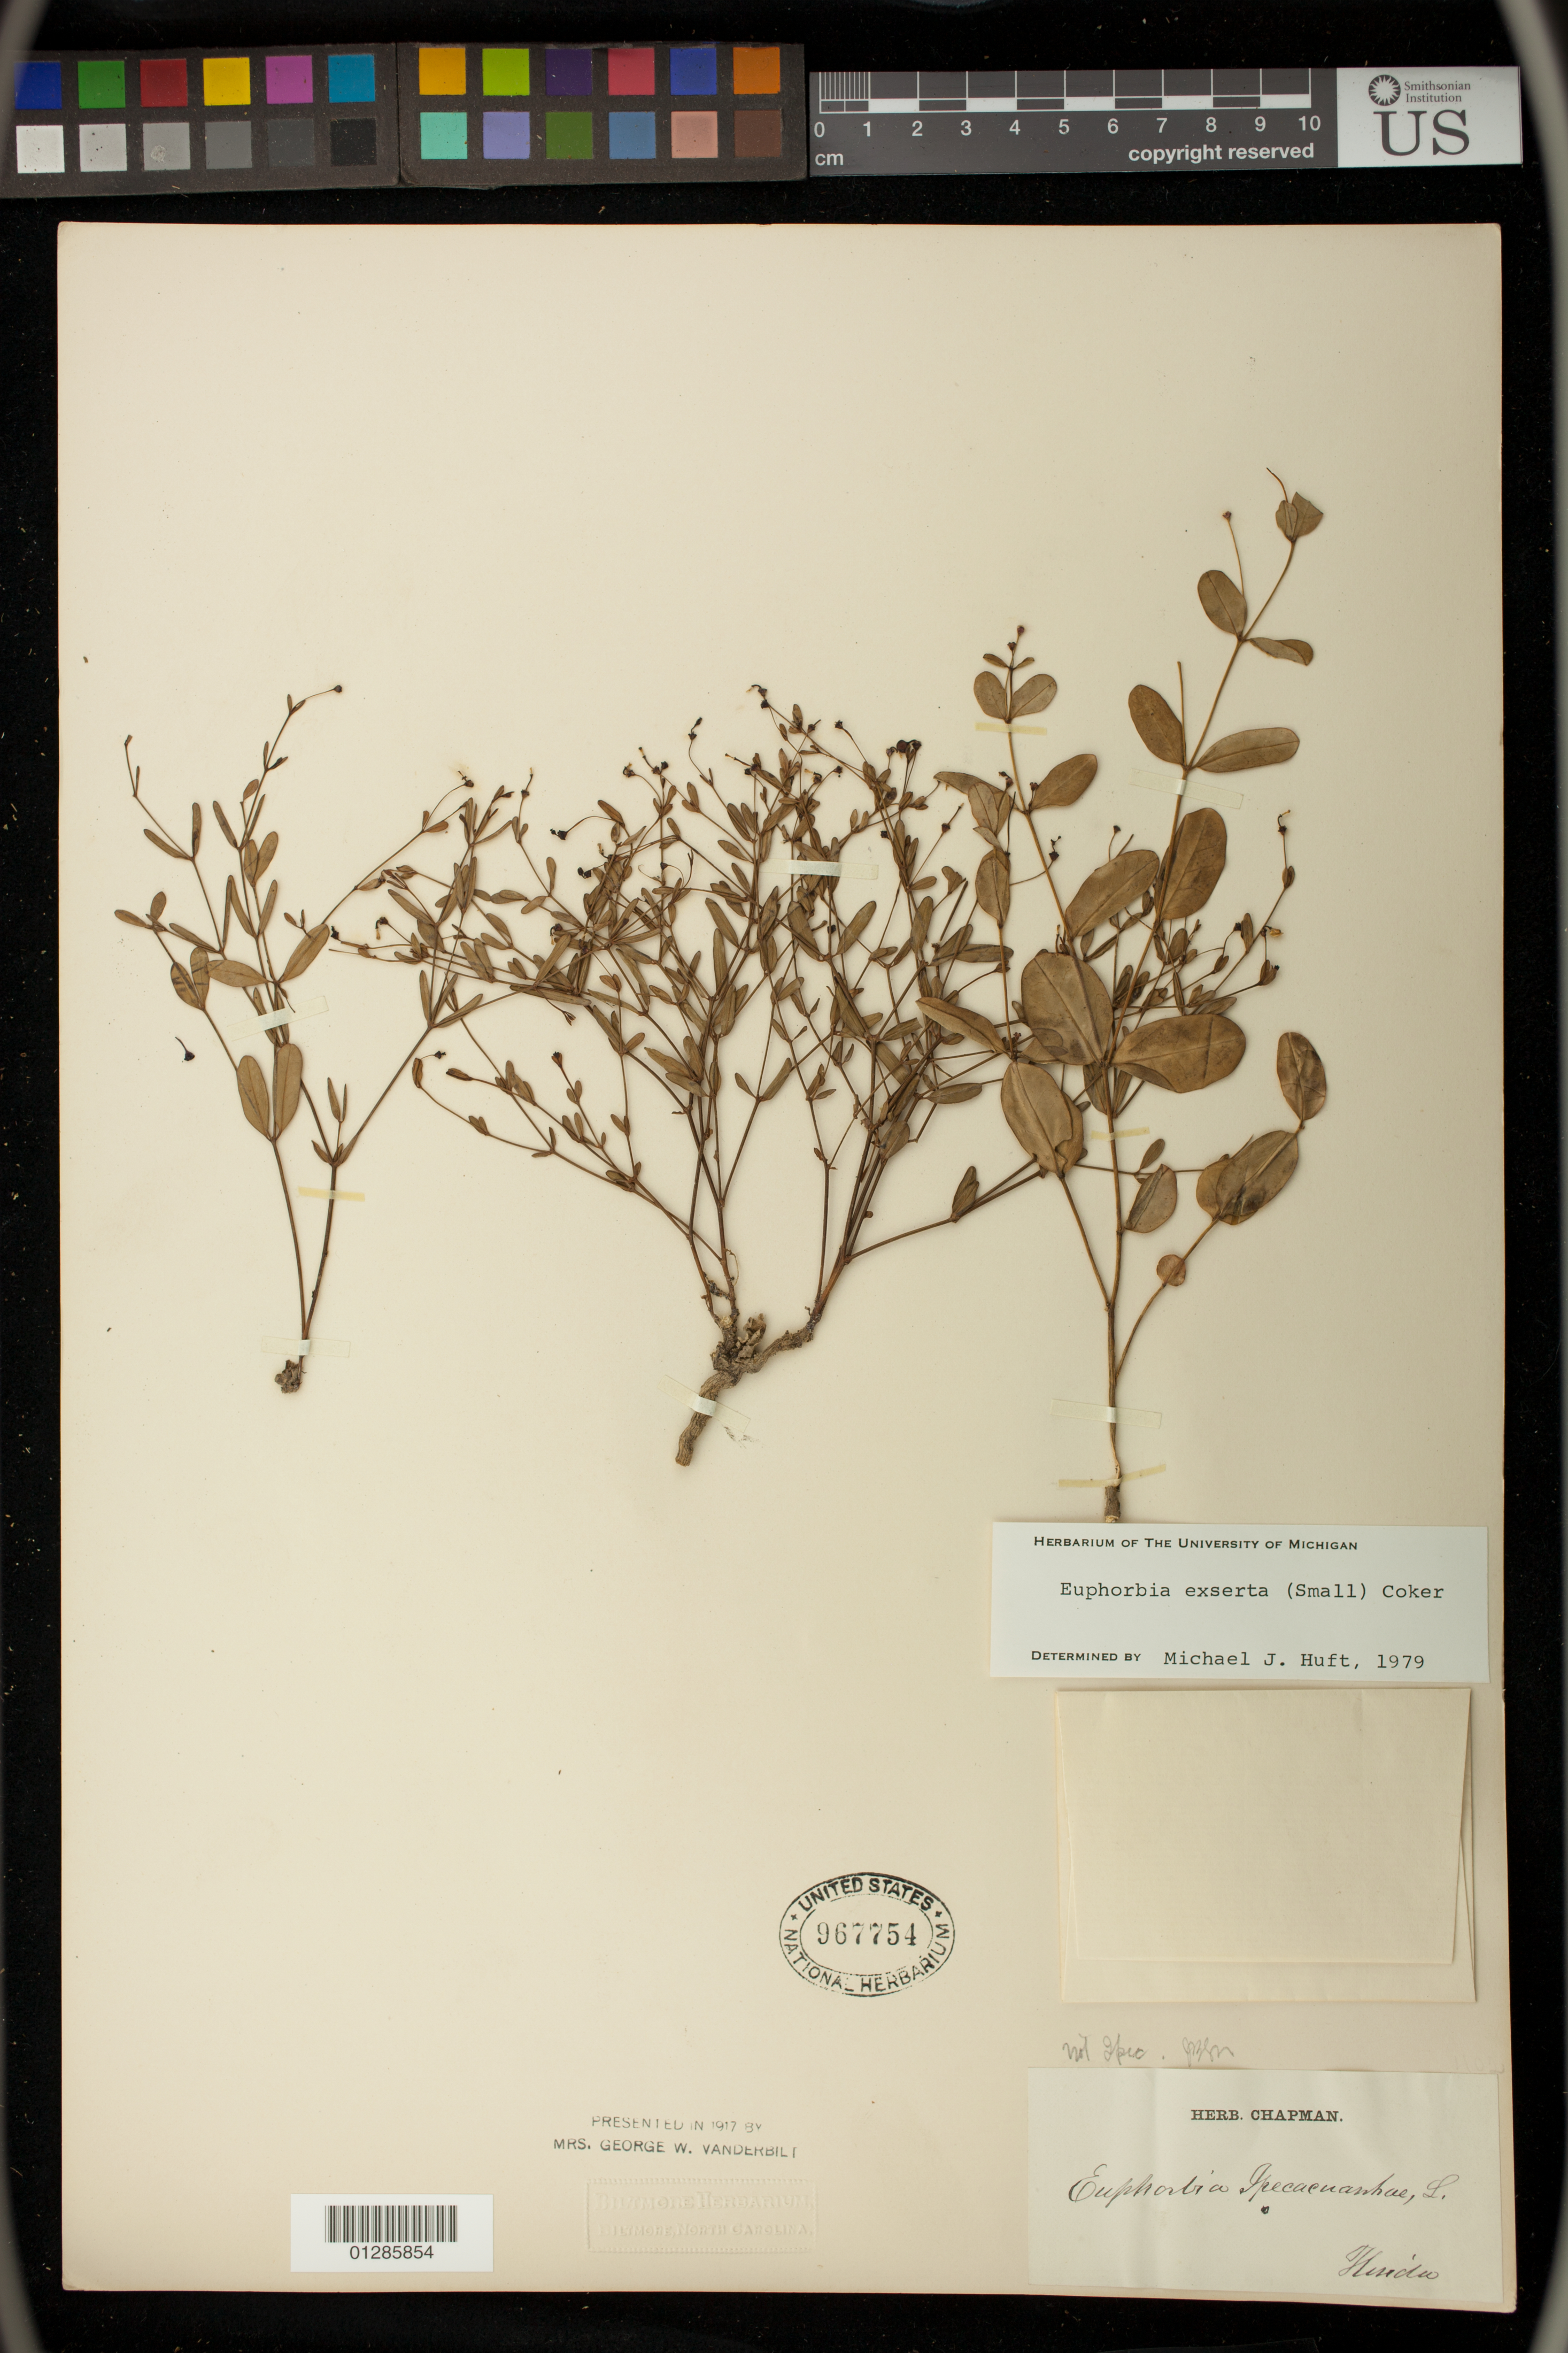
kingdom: Plantae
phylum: Tracheophyta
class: Magnoliopsida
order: Malpighiales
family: Euphorbiaceae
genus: Euphorbia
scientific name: Euphorbia exserta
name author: (Small) Coker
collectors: ex herb. Chapman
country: United States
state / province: Florida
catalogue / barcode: US 967754